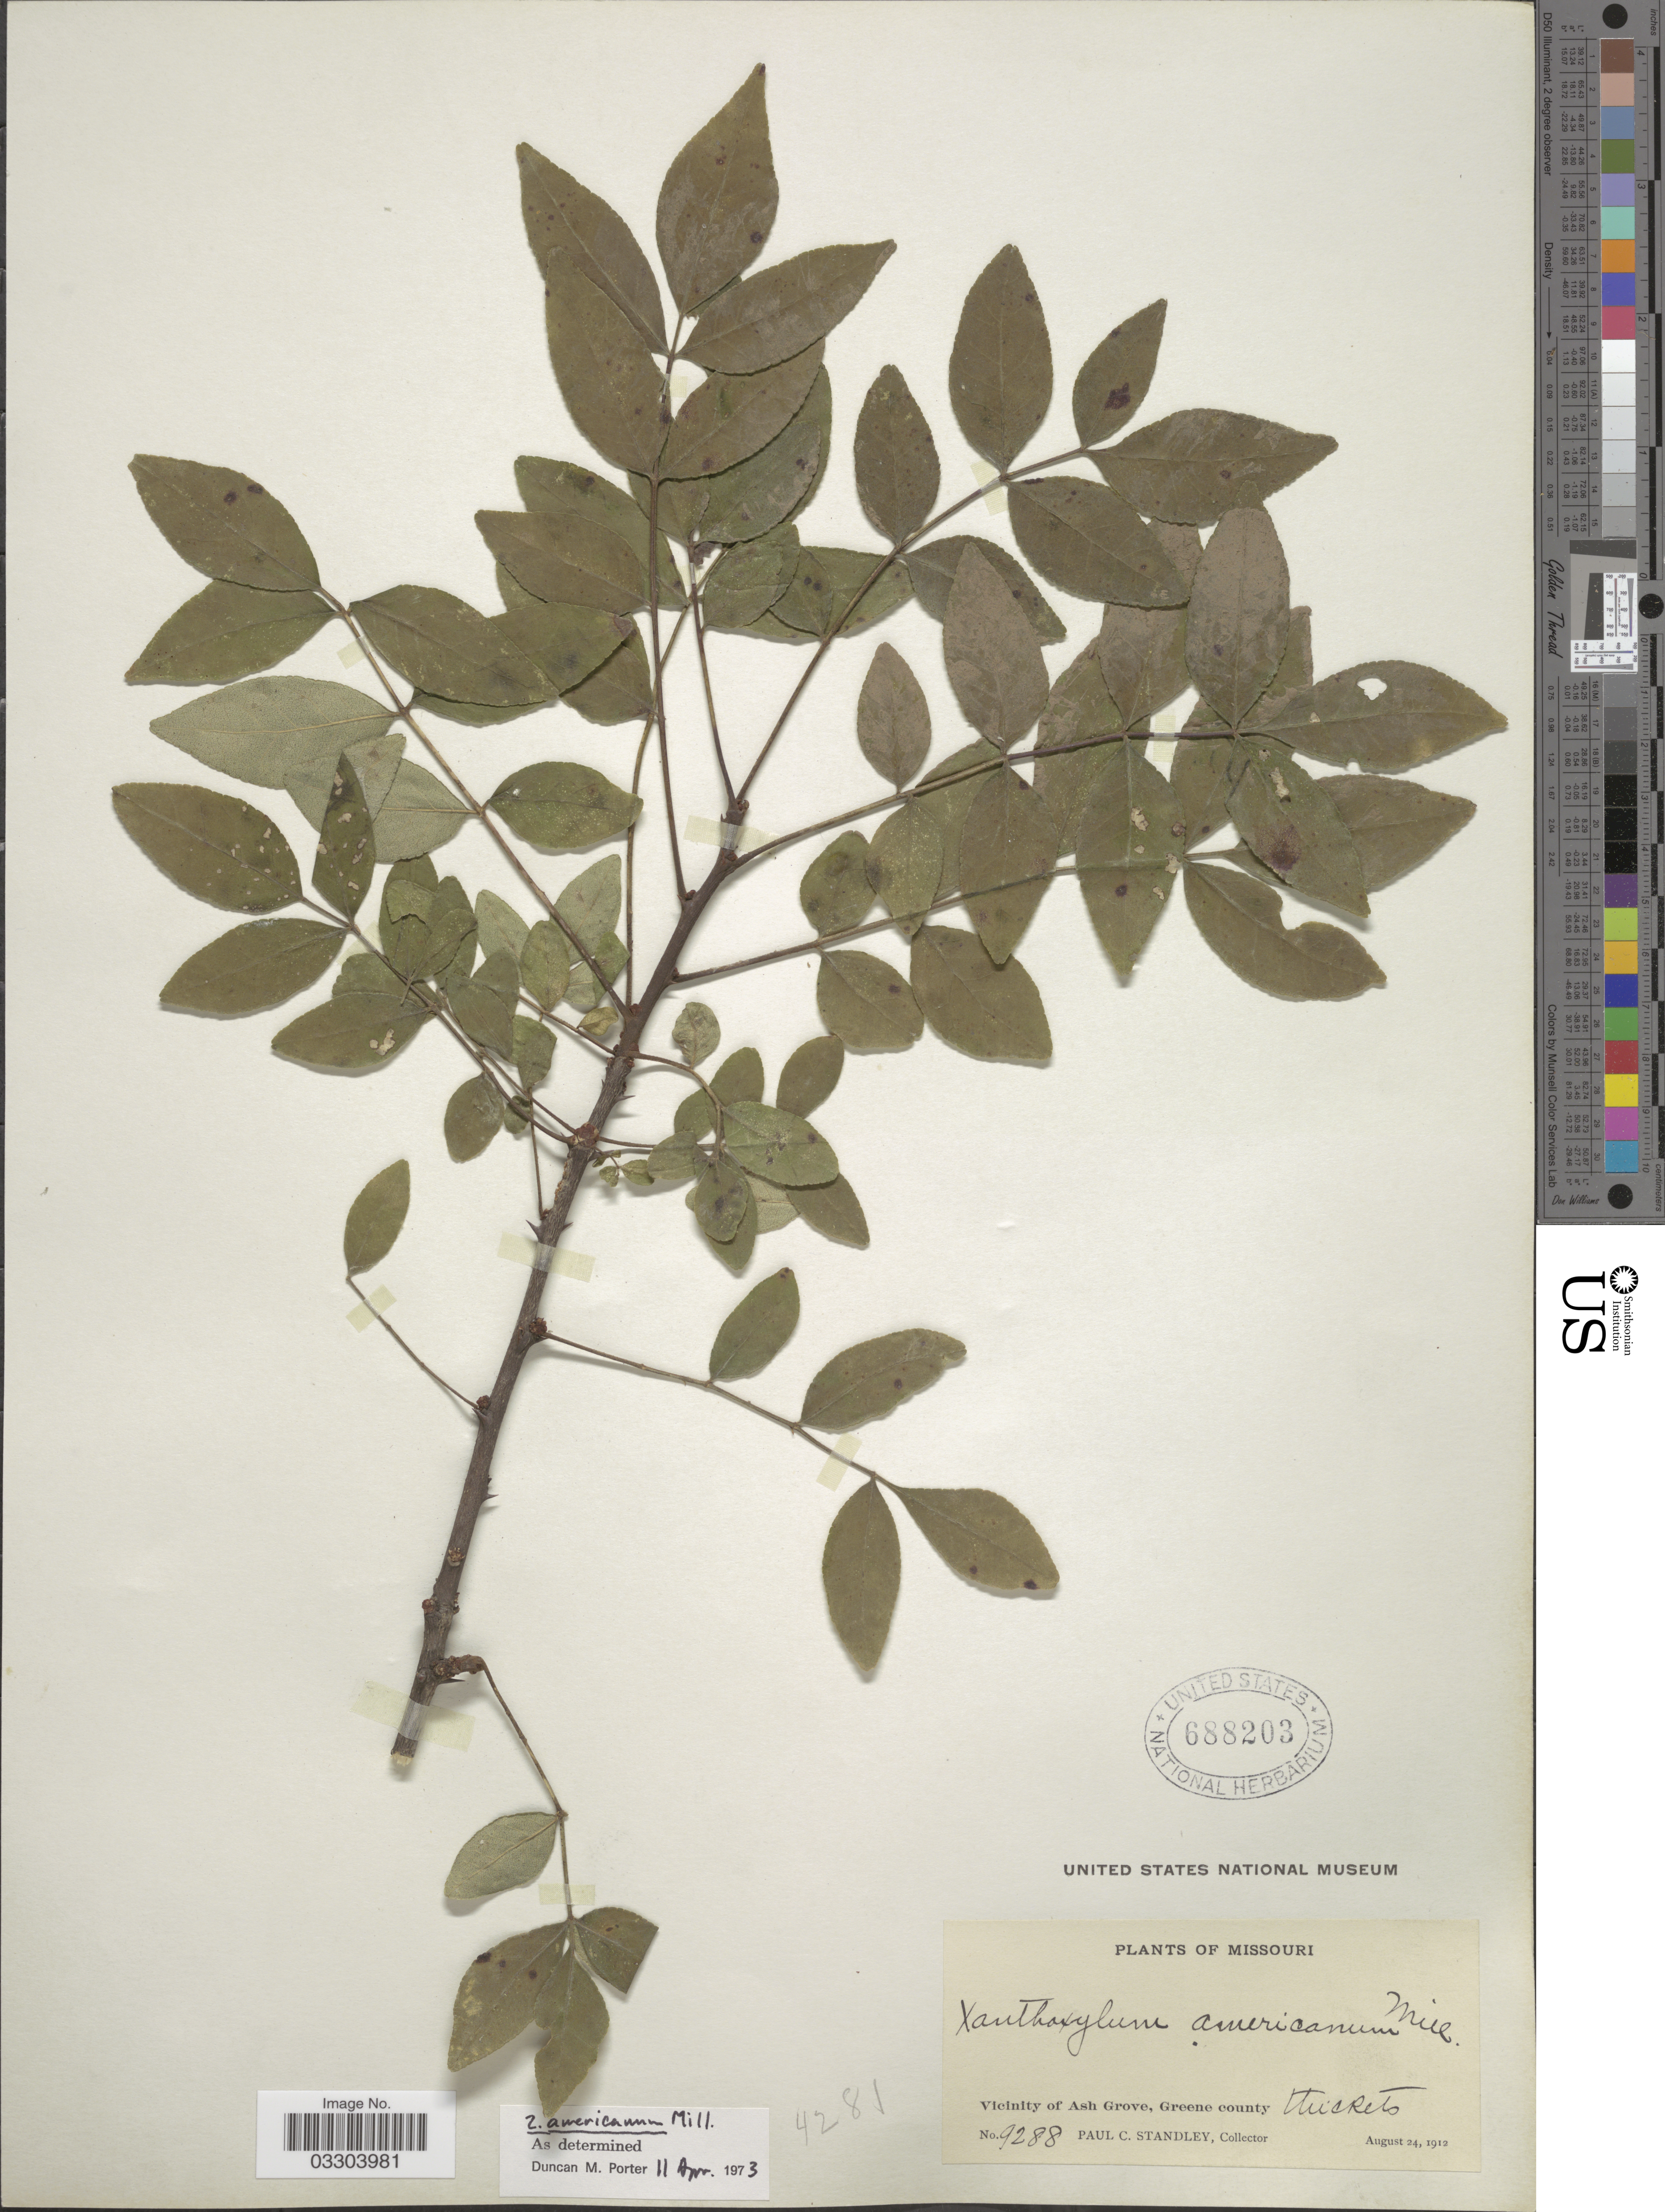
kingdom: Plantae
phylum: Tracheophyta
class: Magnoliopsida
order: Sapindales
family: Rutaceae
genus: Zanthoxylum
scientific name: Zanthoxylum americanum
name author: Mill.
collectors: P. C. Standley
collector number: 9288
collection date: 1912-08-24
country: United States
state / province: Missouri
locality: Vicinity of Ash Groove, Greene County.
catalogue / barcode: US 688203